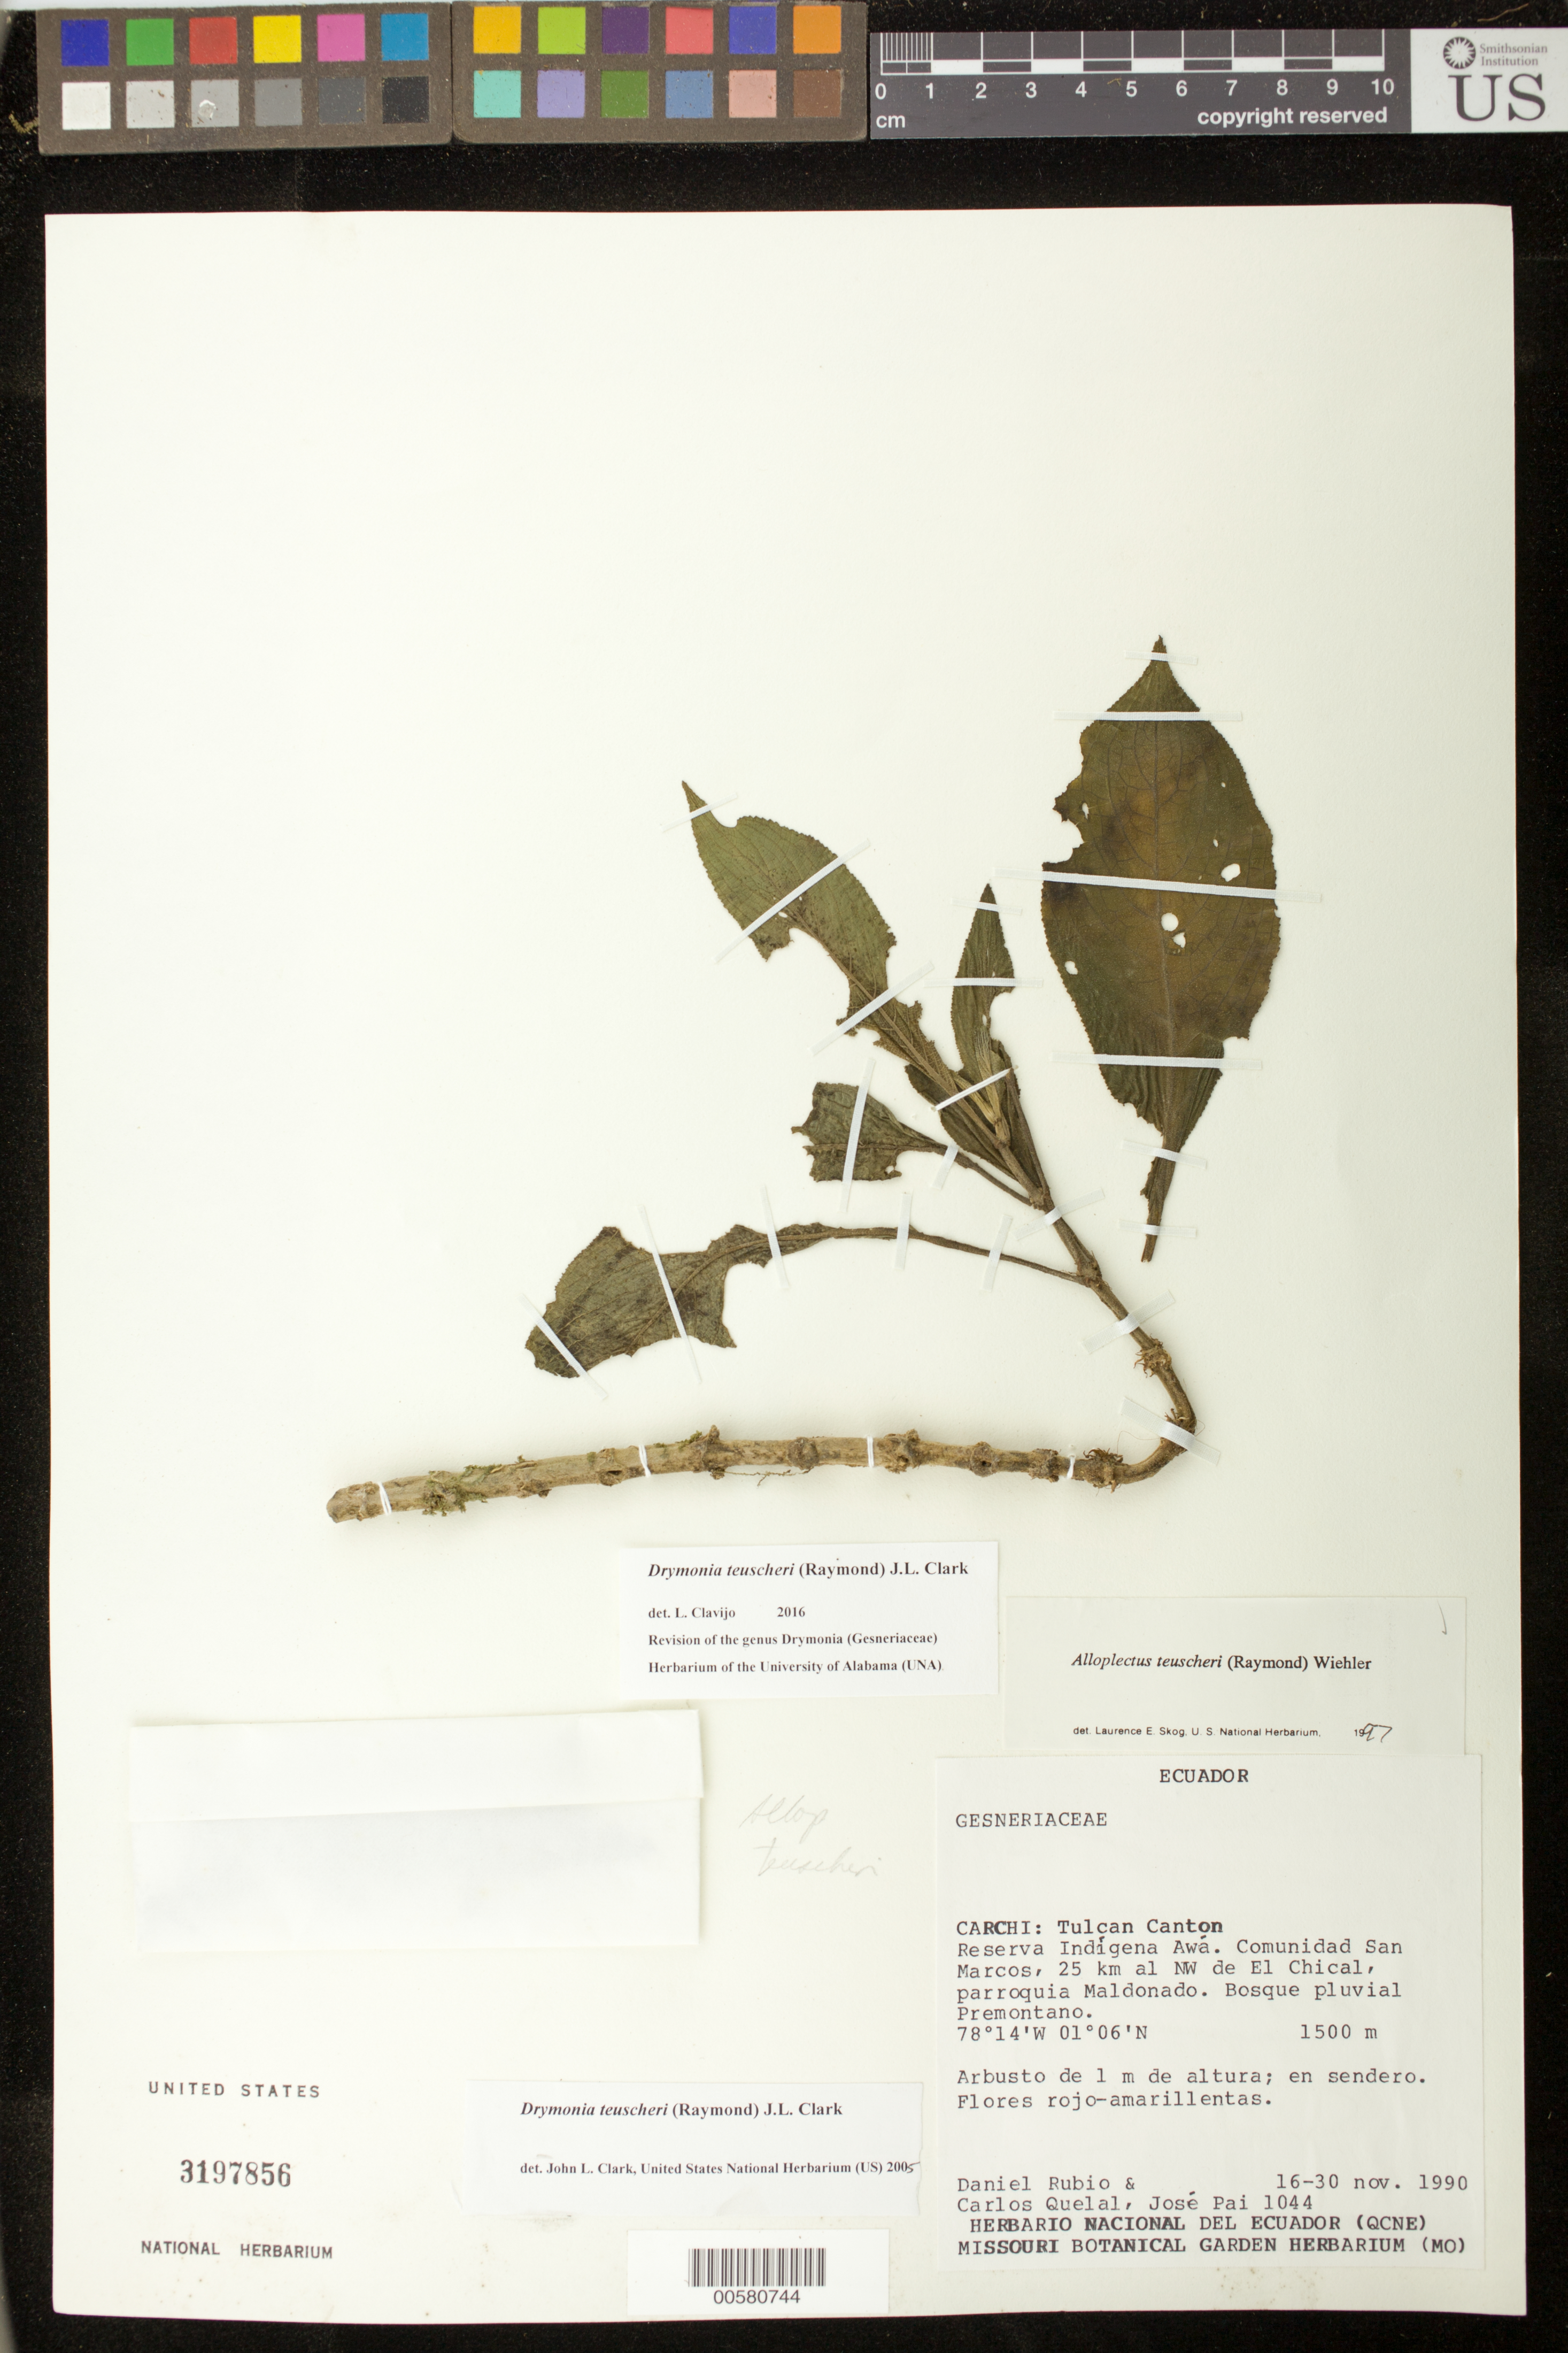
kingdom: Plantae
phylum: Tracheophyta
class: Magnoliopsida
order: Lamiales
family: Gesneriaceae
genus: Drymonia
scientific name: Drymonia teuscheri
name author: (Raymond) J.L. Clark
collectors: D. Rubio, C. Quelal & J. Pai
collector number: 1044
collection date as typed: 16-30 Nov 1990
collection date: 1990-11-16/1990-11-30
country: Ecuador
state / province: Carchi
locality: Tulcan Canton, Reserva Indígena Awá, comunidad San Marcos, 25 km al NW de El Chical, parroquia Maldonado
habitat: Bosque pluvial premontano; en sendero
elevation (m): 1500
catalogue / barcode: US 3197856